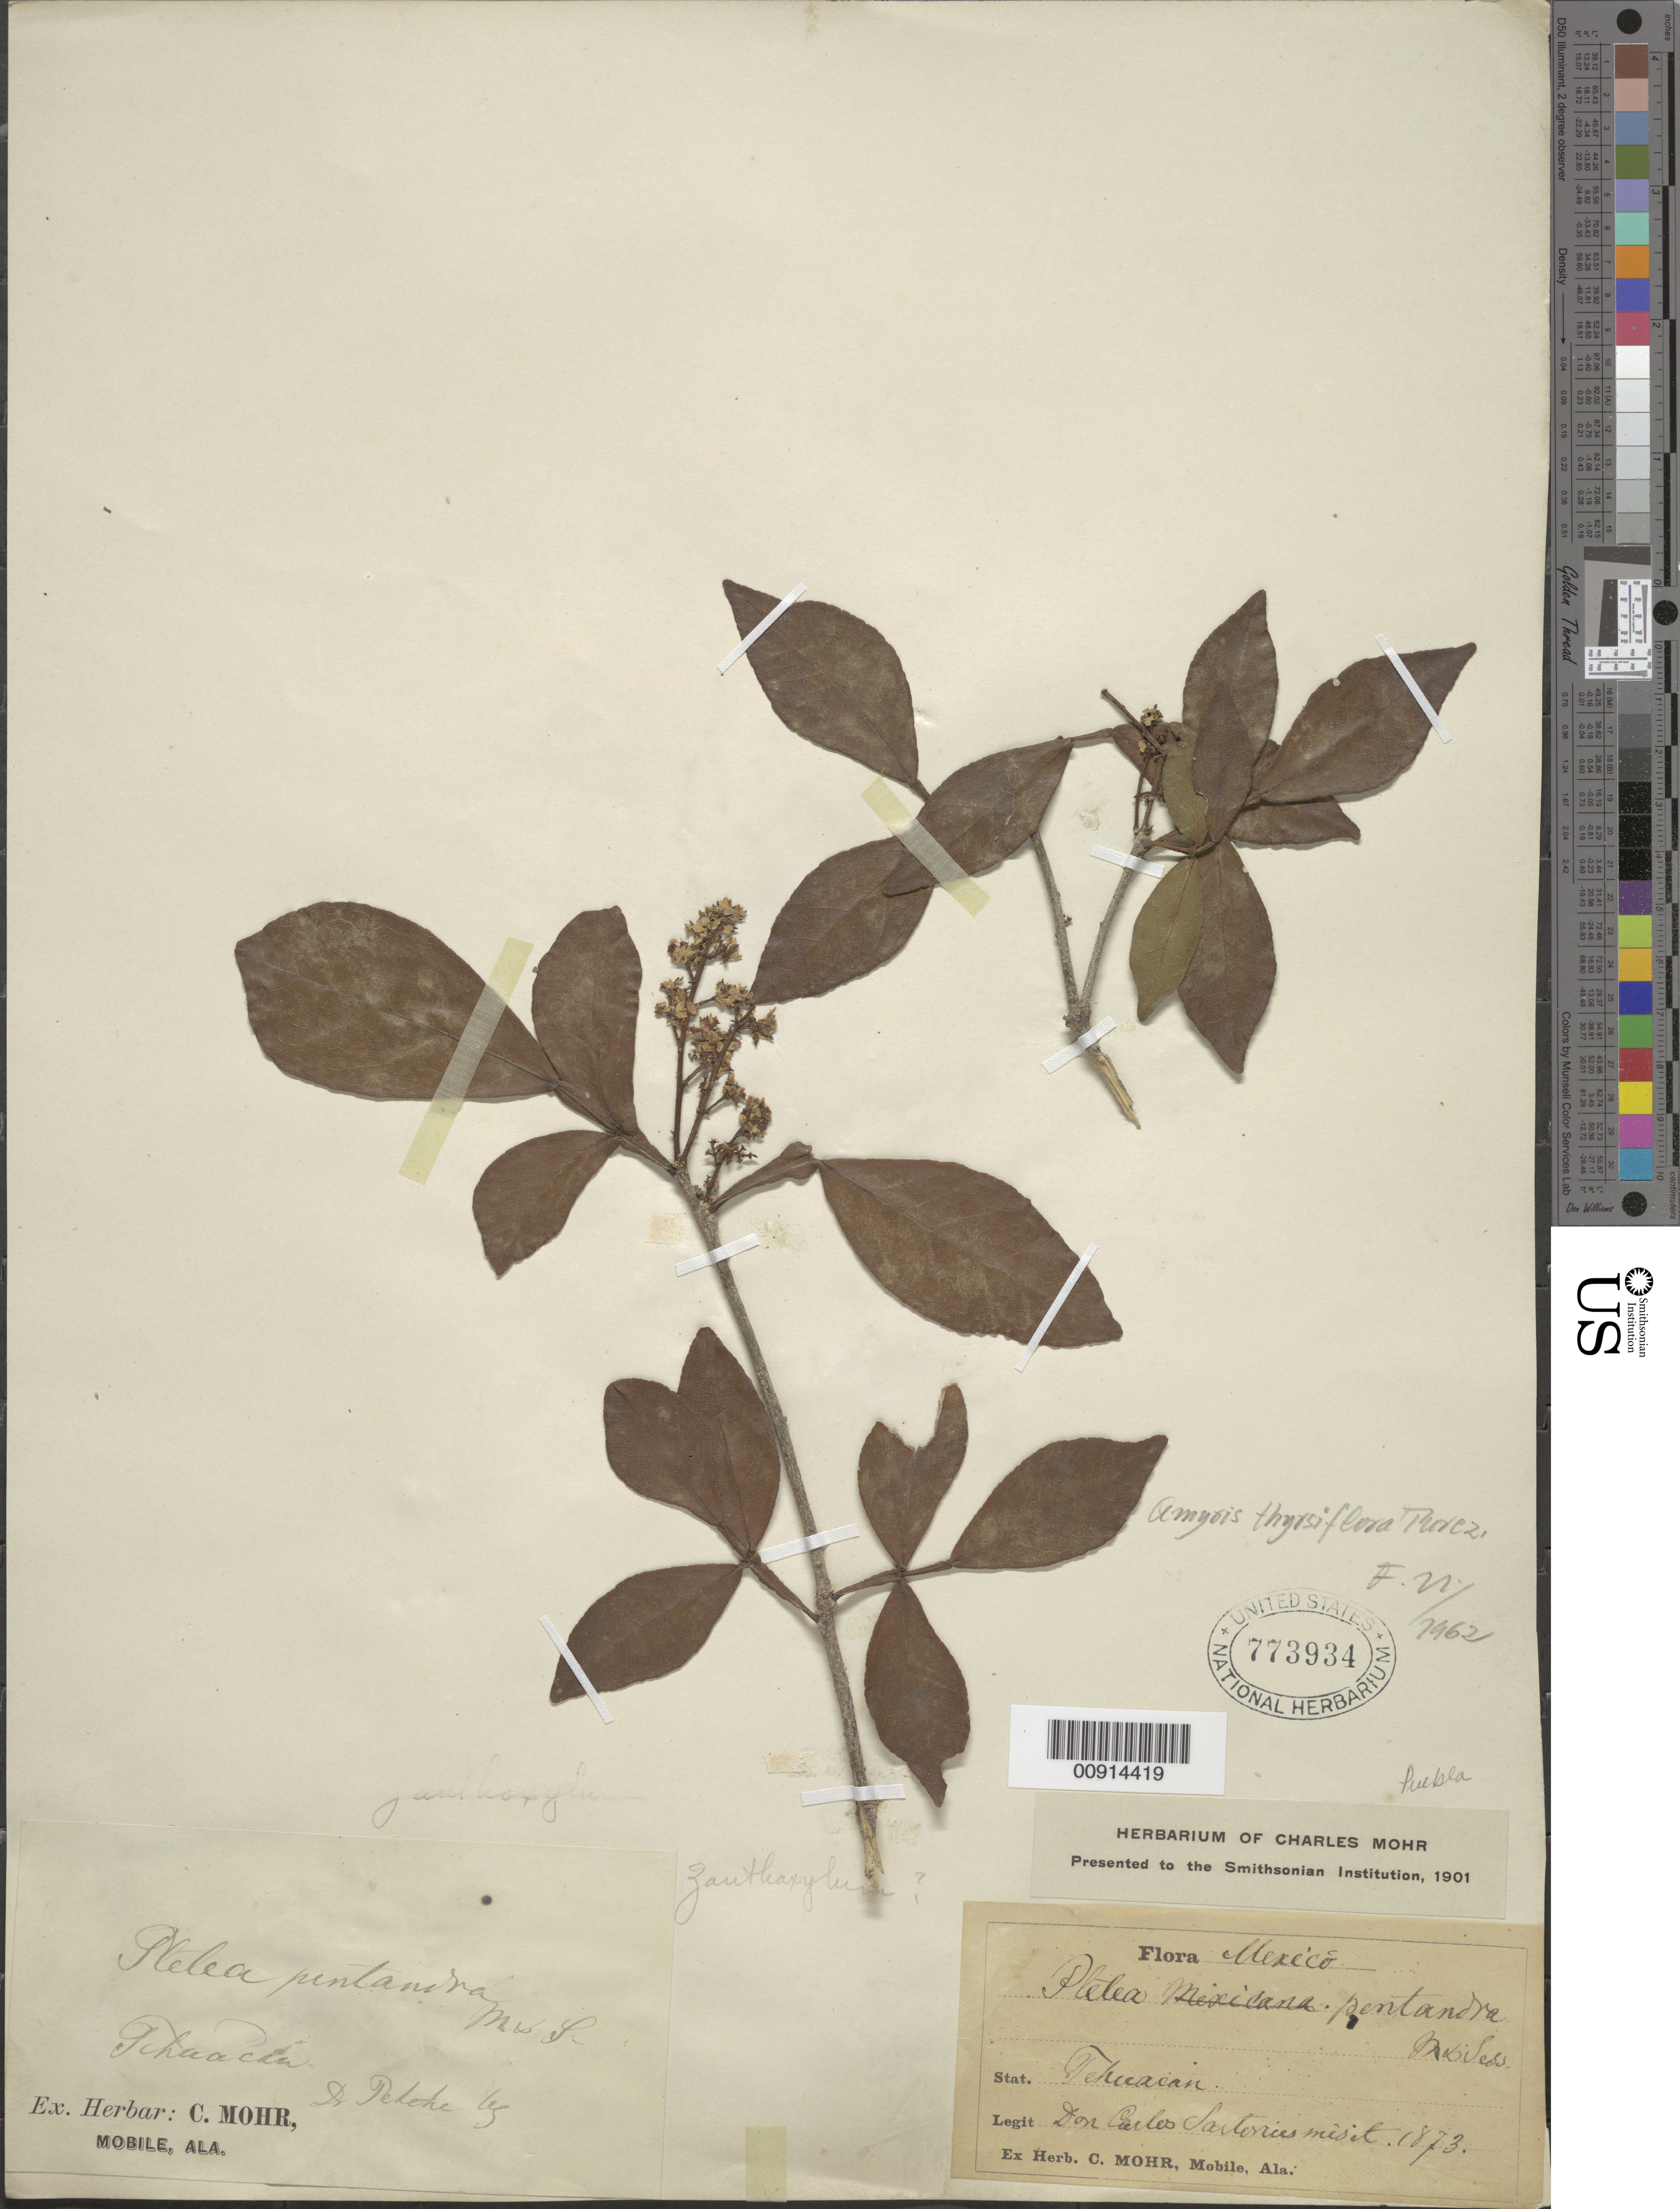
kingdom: Plantae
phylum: Tracheophyta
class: Magnoliopsida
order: Sapindales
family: Rutaceae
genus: Amyris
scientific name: Amyris thyrsiflora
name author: Turcz.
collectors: C. Sartorius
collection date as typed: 1873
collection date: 1873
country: Mexico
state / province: Puebla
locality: Tehuacán.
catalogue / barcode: US 773934